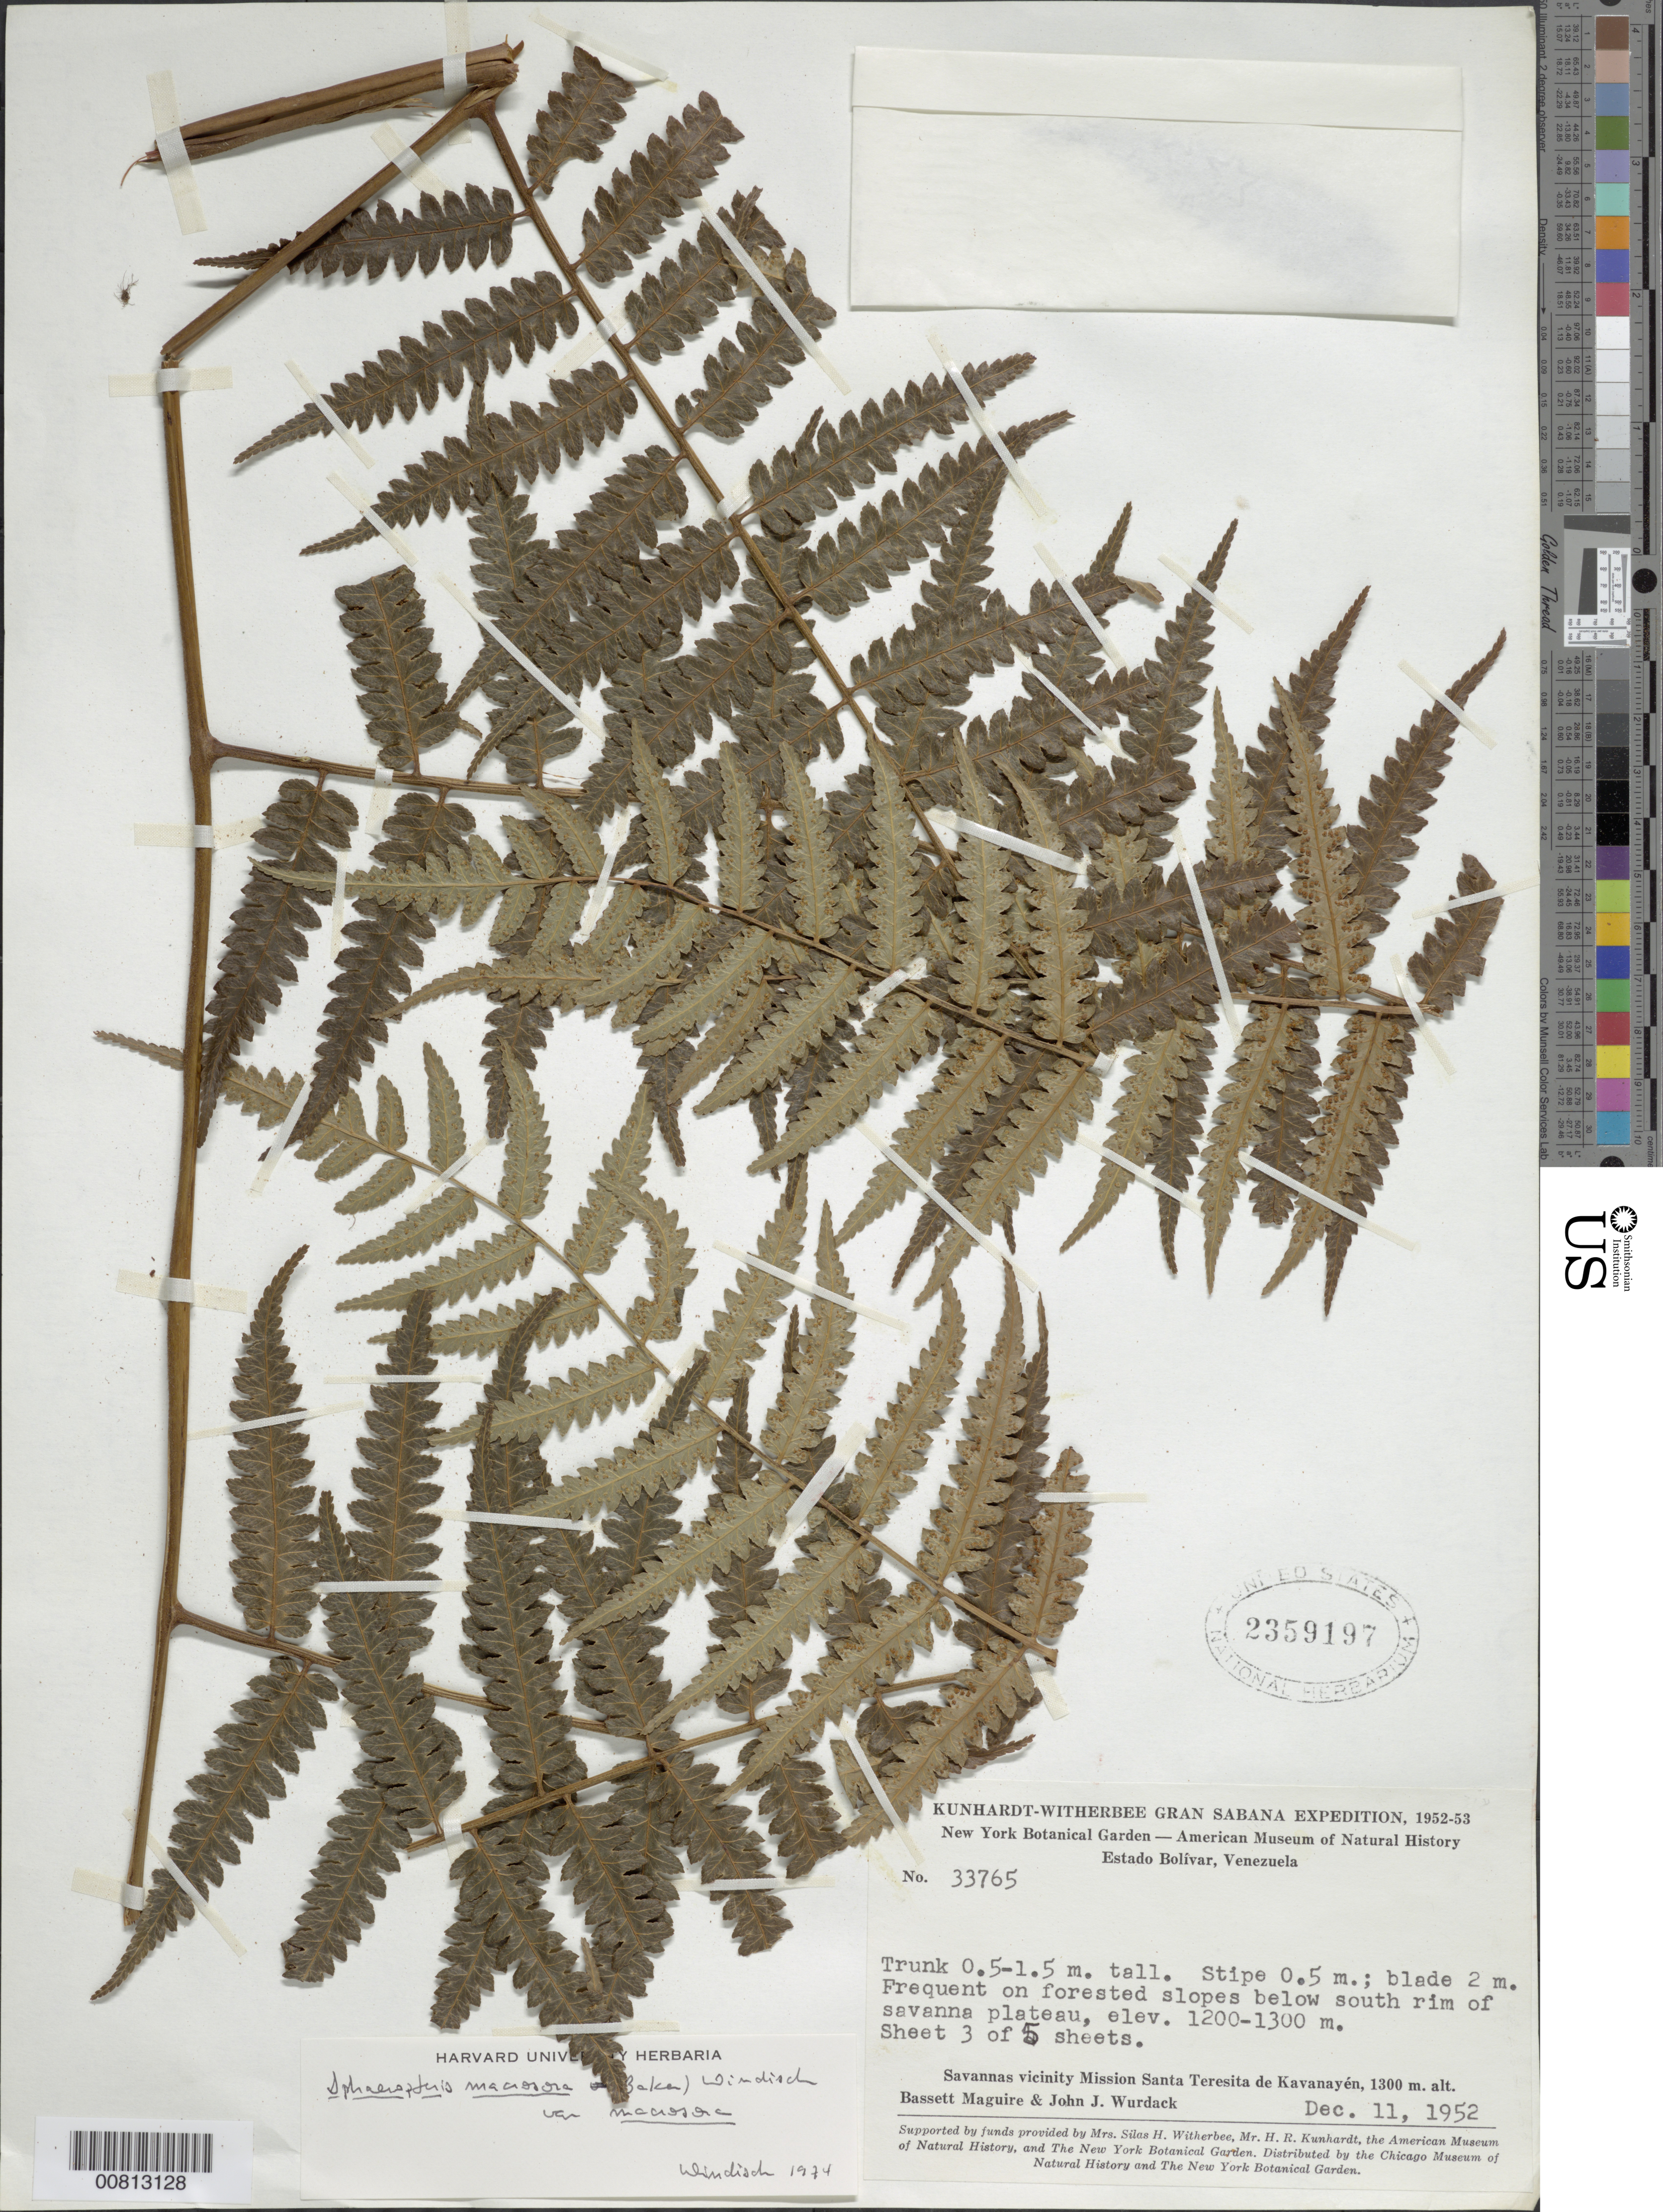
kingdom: Plantae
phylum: Tracheophyta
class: Polypodiopsida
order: Cyatheales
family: Cyatheaceae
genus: Cyathea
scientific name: Cyathea macrosora var. macrosora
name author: (Baker) Domin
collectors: B. Maguire & J. J. Wurdack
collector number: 33765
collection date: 1952-12-11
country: Venezuela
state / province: Bolivar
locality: Frequent on forested slopes below south rim of savanna plateau, Savannas vicinity Mission Santa Teresita de Kavanayén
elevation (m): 1200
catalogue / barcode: US 2359197